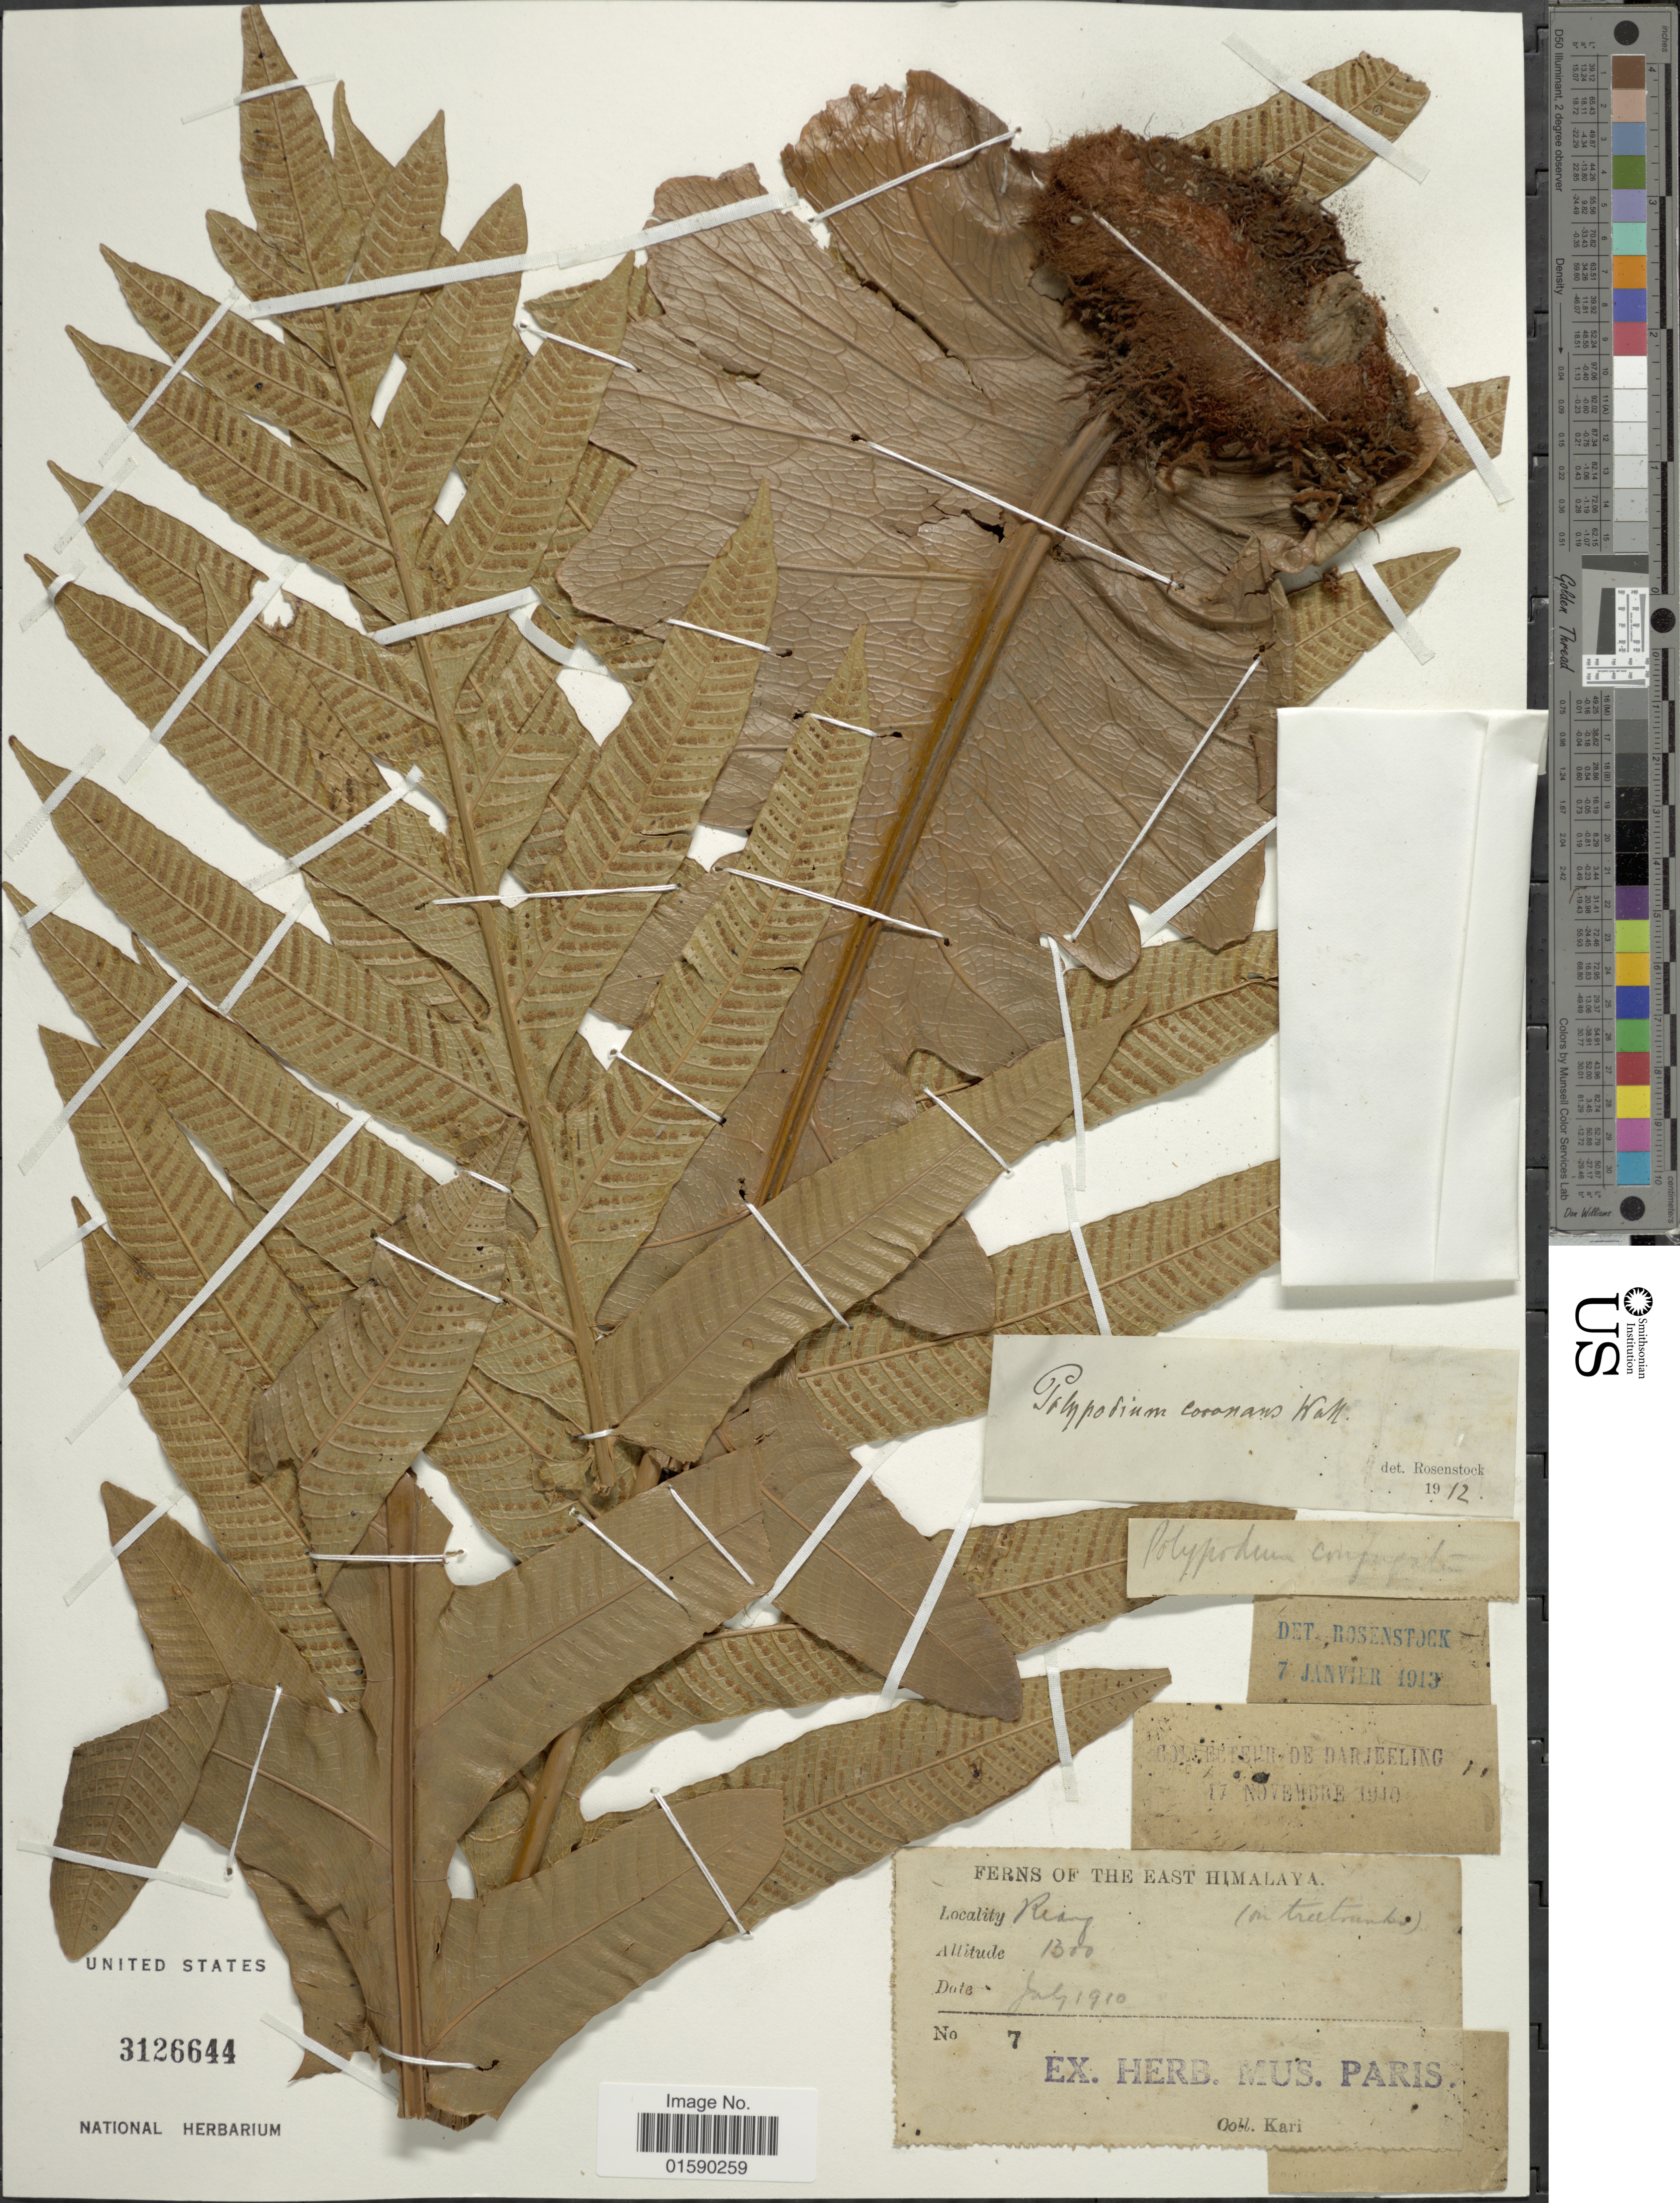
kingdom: Plantae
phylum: Tracheophyta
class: Polypodiopsida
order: Polypodiales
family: Polypodiaceae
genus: Aglaomorpha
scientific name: Aglaomorpha coronans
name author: (Wall. ex Mett.) Copel.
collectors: -. Kari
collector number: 7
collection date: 1910-07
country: India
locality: East Himalaya. Reang. [interpreted]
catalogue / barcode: US 3126644